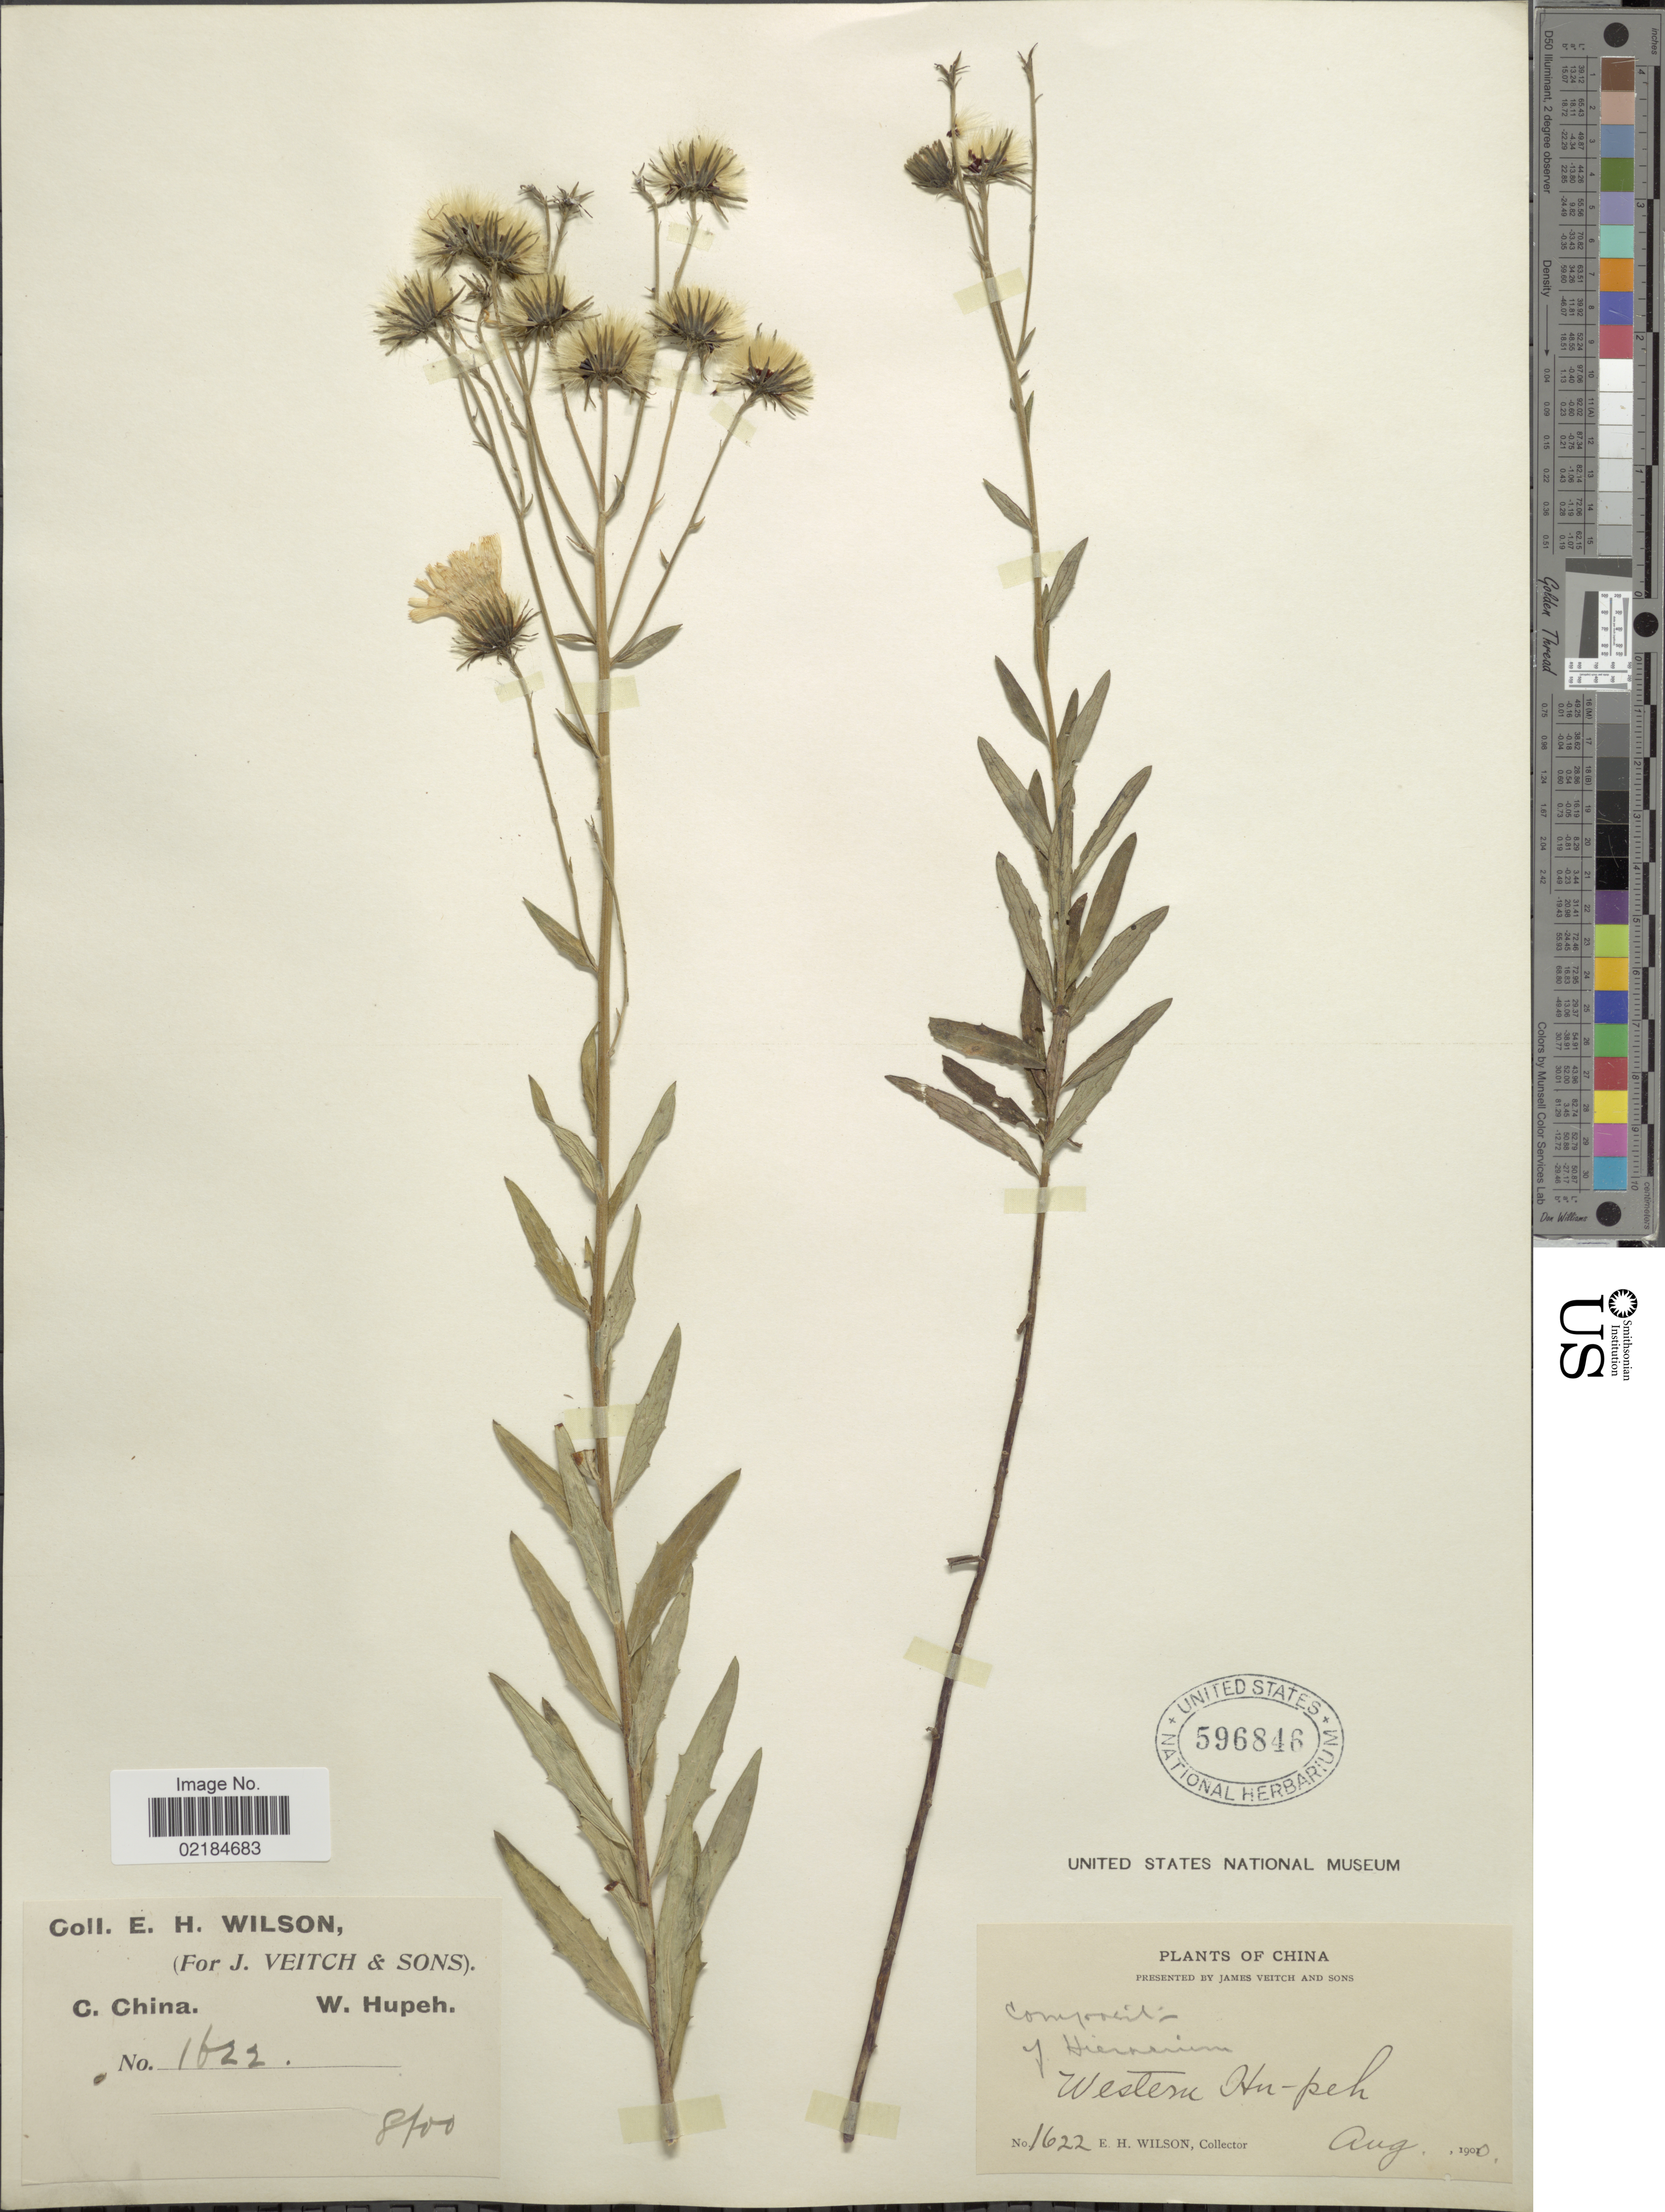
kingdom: Plantae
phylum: Tracheophyta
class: Magnoliopsida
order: Asterales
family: Asteraceae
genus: Hieracium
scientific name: Hieracium repandulare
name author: Druce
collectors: E. Wilson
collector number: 1622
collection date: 1901-08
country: China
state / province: Hubei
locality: C. China, Western Hupeh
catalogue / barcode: US 596846